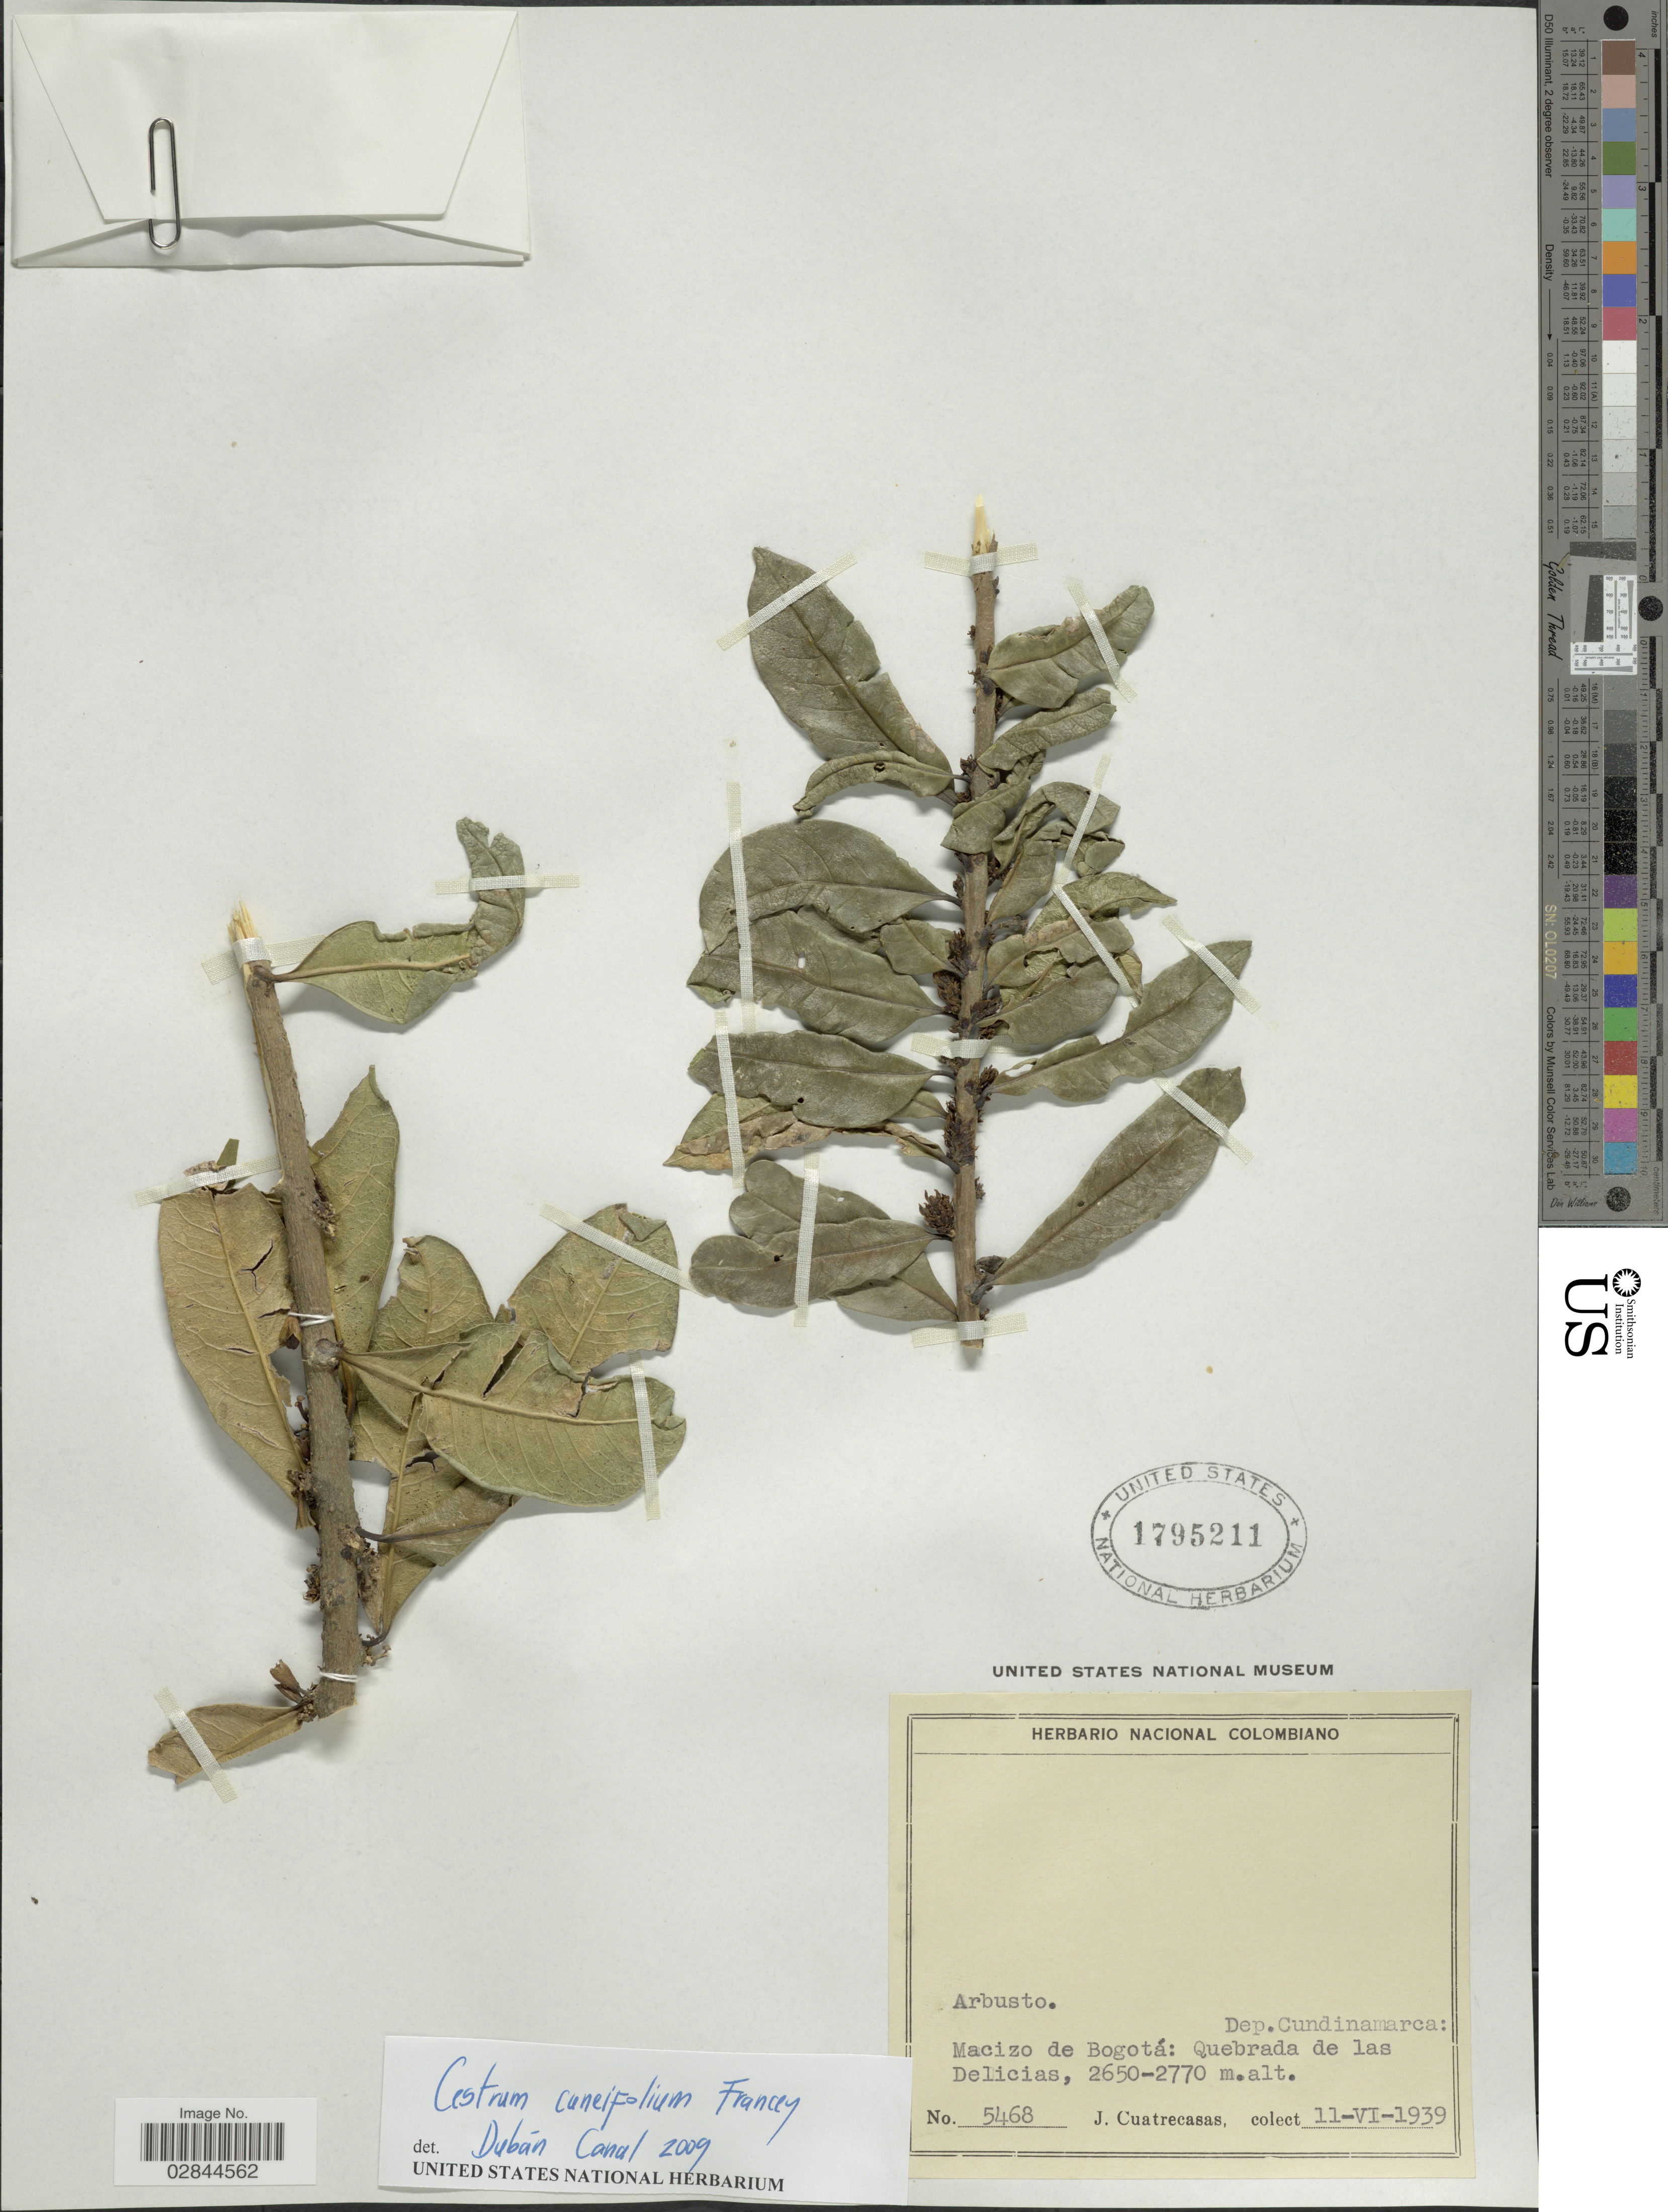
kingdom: Plantae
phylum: Tracheophyta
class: Magnoliopsida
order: Solanales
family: Solanaceae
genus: Cestrum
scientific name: Cestrum cuneifolium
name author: Francey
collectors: J. Cuatrecasas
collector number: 5468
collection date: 1939-06-11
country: Colombia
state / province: Cundinamarca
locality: Dep. Cundinamarca: Macizo de Bogotá: Quebrada de las Delicias.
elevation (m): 2650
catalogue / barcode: US 1795211